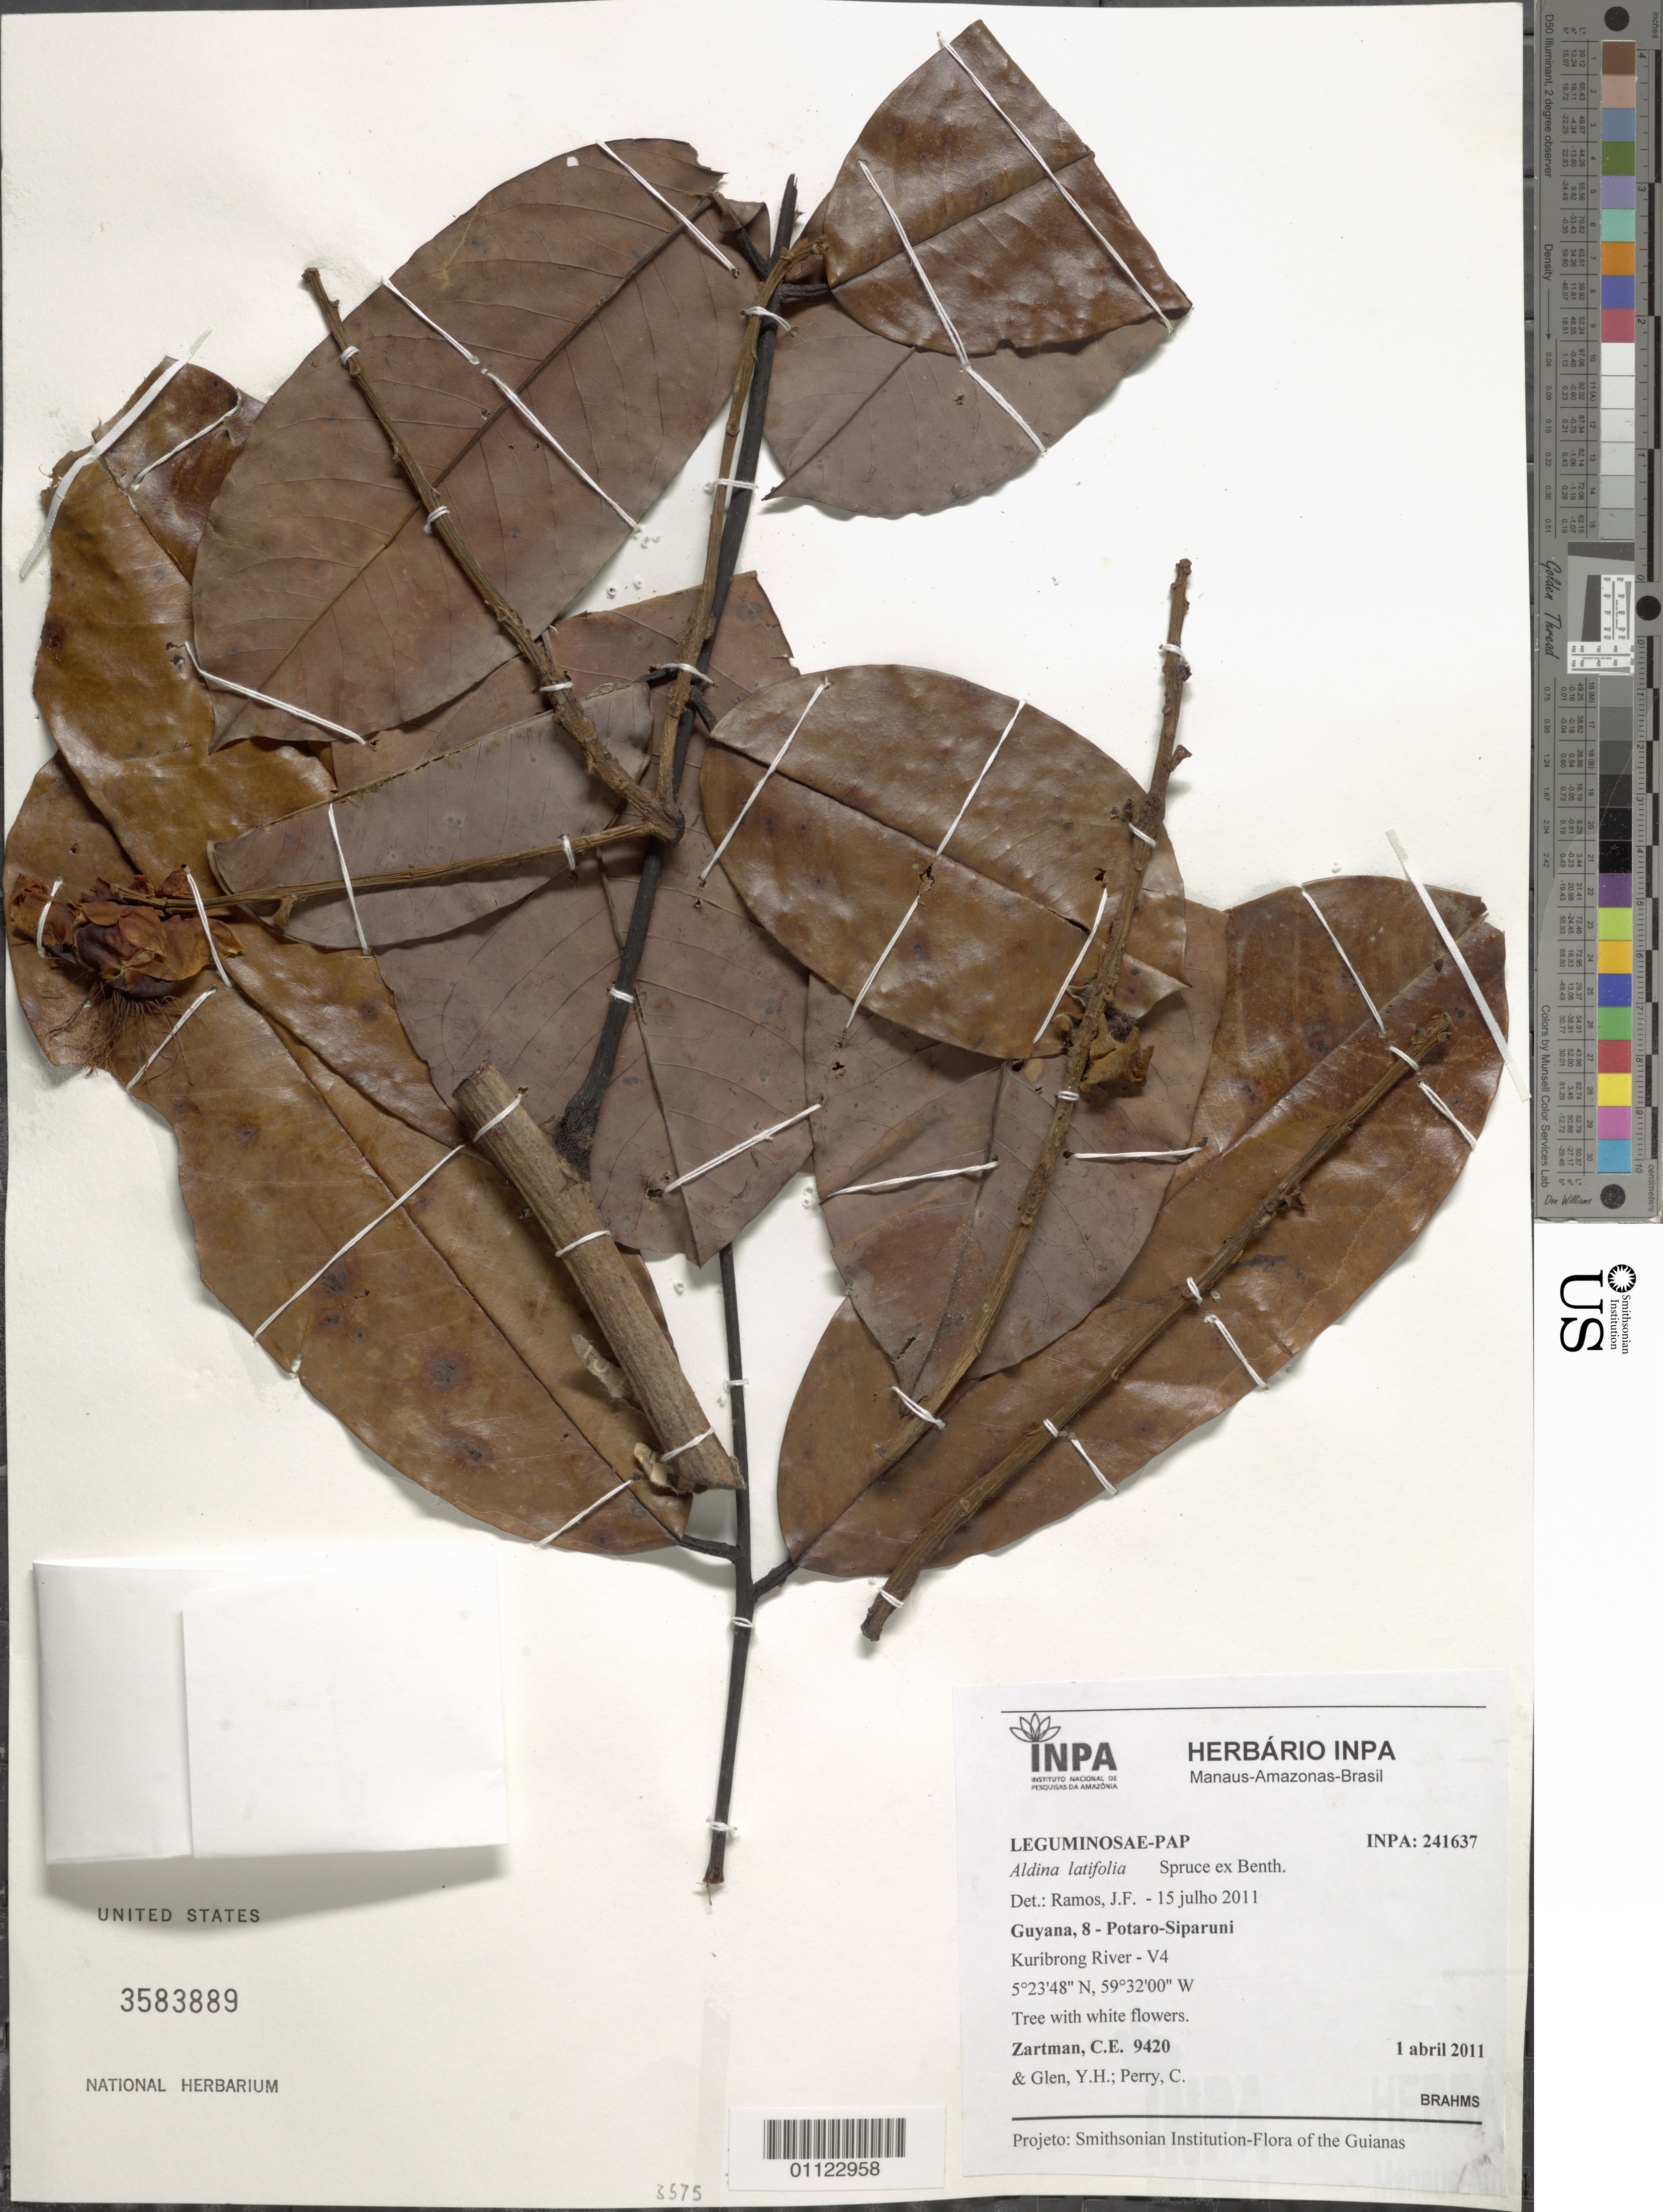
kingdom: Plantae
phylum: Tracheophyta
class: Magnoliopsida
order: Fabales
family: Fabaceae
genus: Aldina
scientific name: Aldina latifolia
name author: Spruce ex Benth.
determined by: Ramos, Gustavo, (HUEFS), Universidade Estadual de Feira de Santana (BRAZIL)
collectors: C. Zartman, Y. Glen & C. Perry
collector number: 9420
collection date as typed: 1-Apr-11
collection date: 1911-04-01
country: Guyana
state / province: Potaro-Siparuni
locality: Kuribrong River - V4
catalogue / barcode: US 3583889